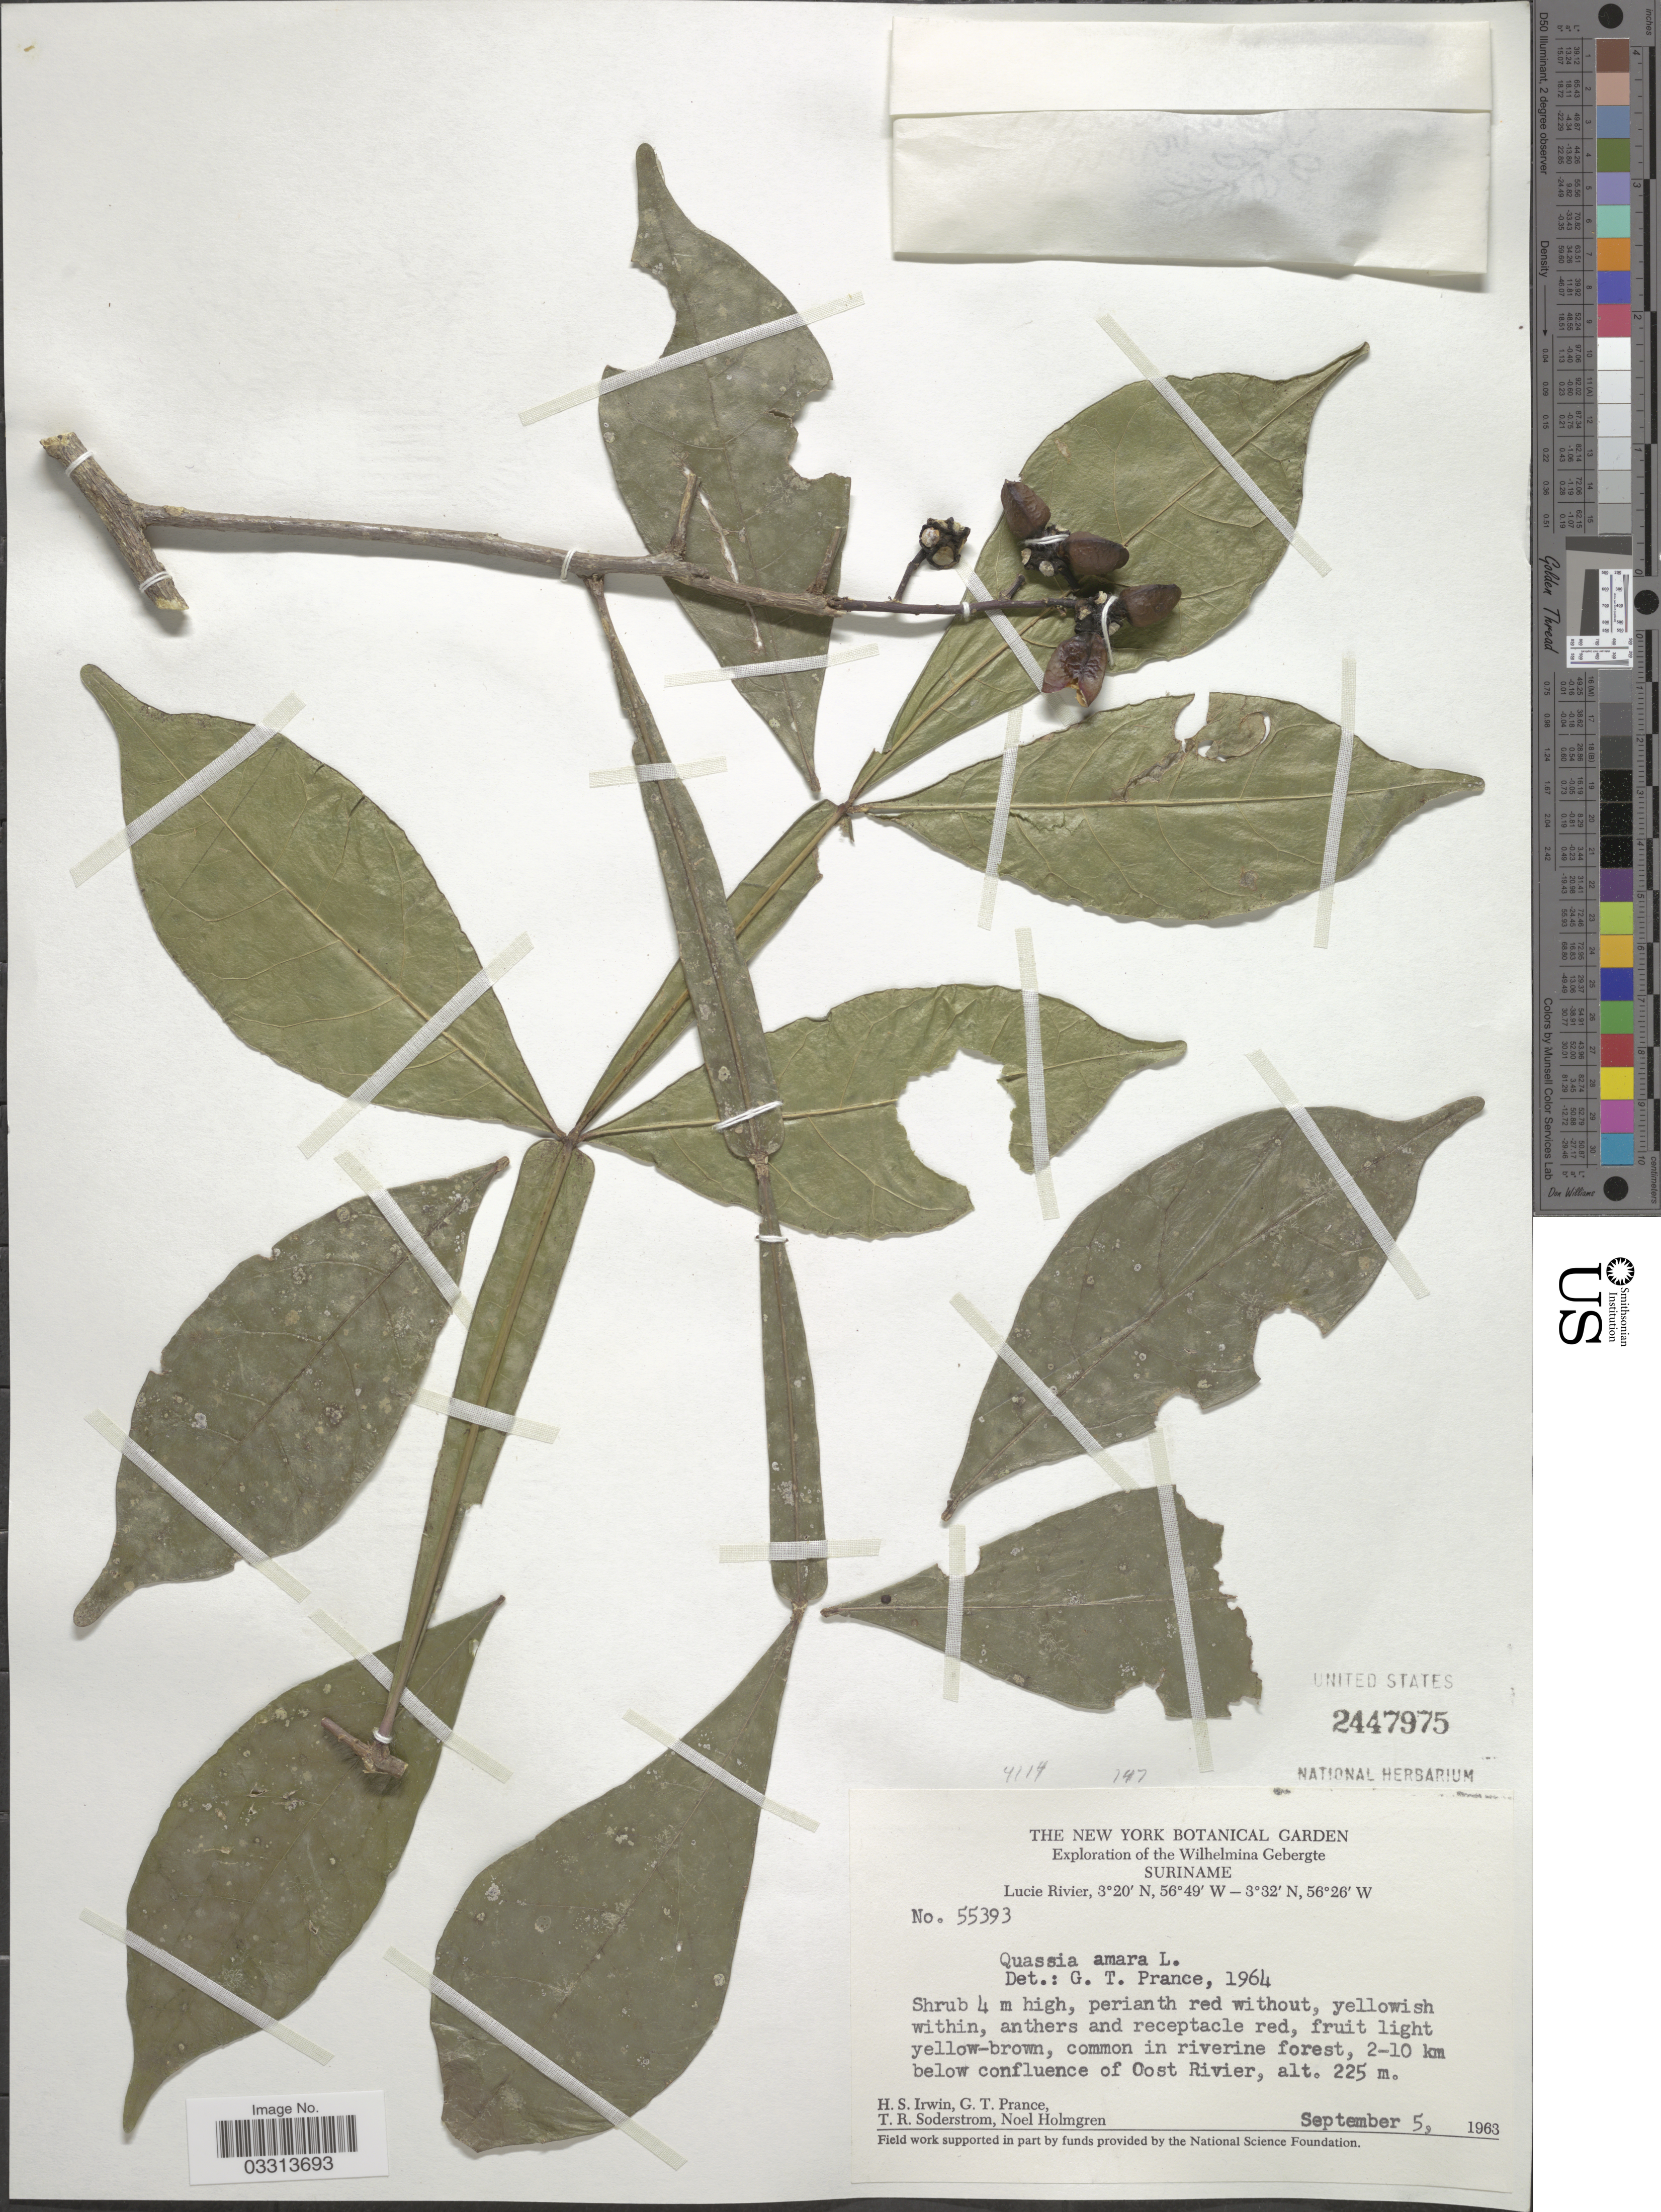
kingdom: Plantae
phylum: Tracheophyta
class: Magnoliopsida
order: Sapindales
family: Simaroubaceae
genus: Quassia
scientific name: Quassia amara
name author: L.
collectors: H. Irwin, G. T. Prance, T. R. Soderstrom & N. H. Holmgren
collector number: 55393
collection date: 1963-09-05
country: Suriname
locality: Wilhelmina Gebergte, Lucie River, 2-10 km below confluence of Oost Rivier.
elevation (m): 225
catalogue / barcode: US 2447975